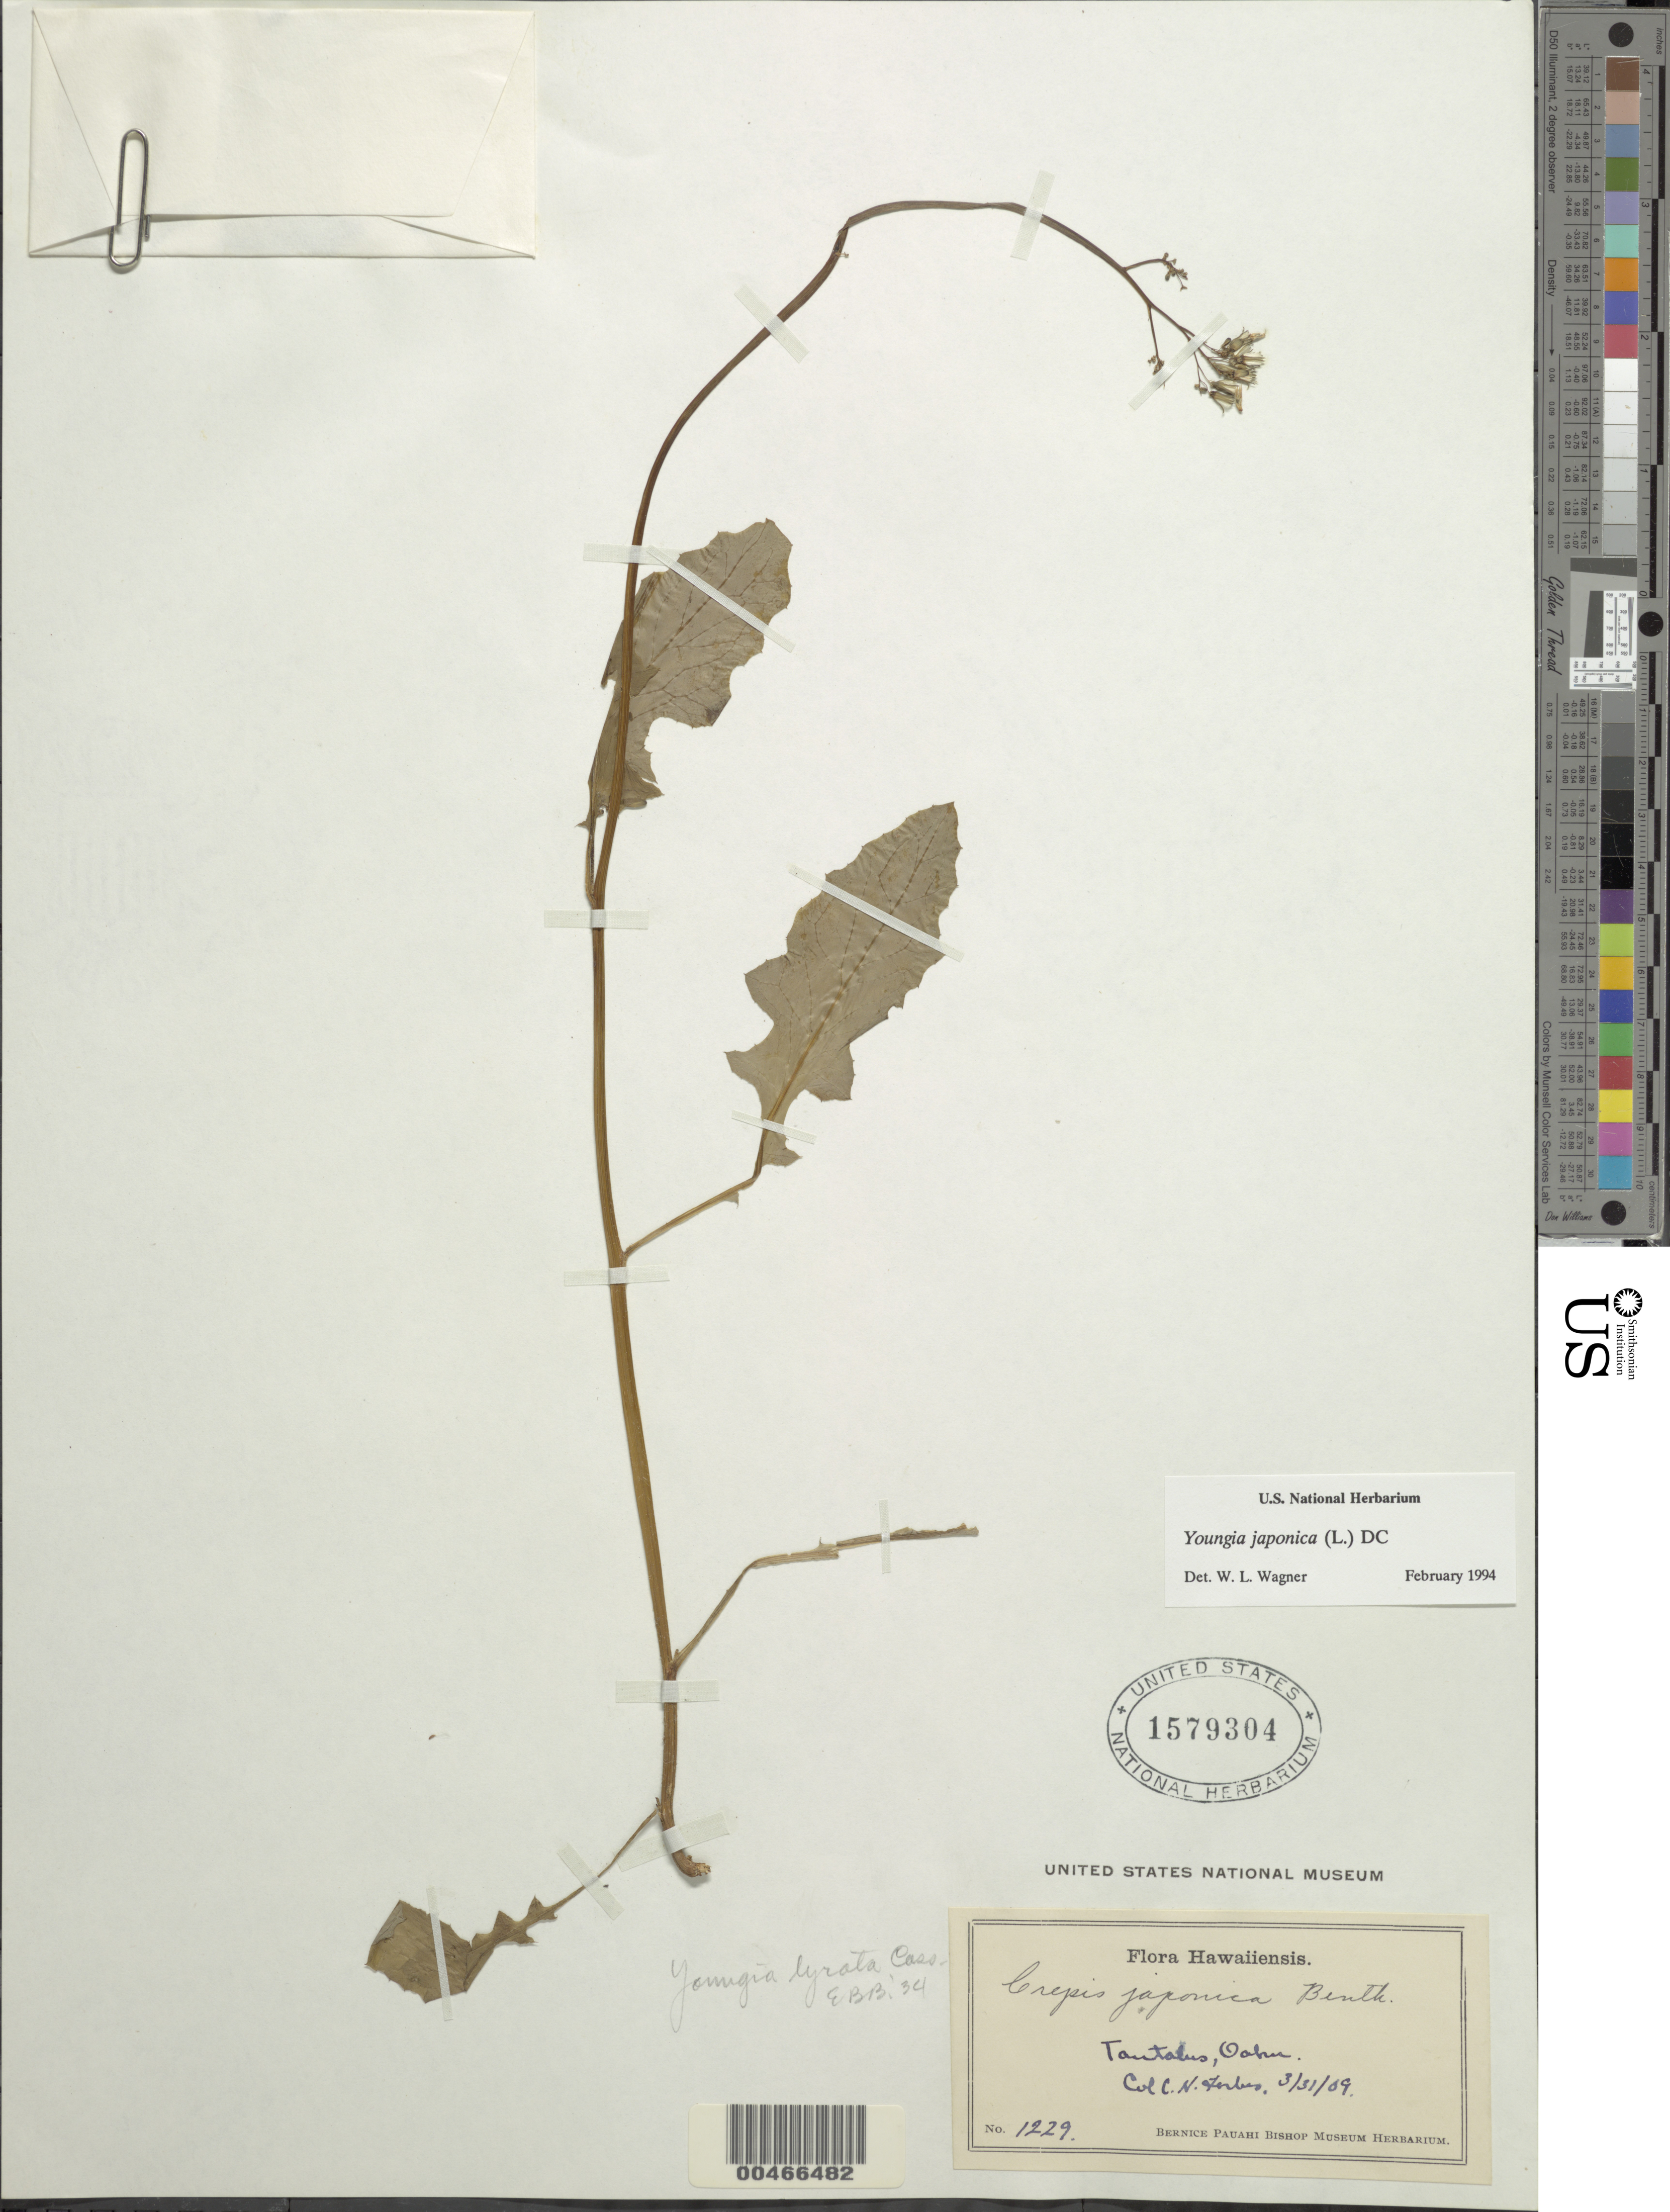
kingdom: Plantae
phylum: Tracheophyta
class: Magnoliopsida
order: Asterales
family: Asteraceae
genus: Youngia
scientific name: Youngia japonica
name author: (L.) DC.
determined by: Wagner, W. L., (BOT), Smithsonian Institution - National Museum of Natural History (UNITED STATES)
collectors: C. N. Forbes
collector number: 1229.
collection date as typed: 31 Mar 1909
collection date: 1909-03-31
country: United States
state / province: Hawaii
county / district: Honolulu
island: Oahu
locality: Tantalus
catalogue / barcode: US 1579304